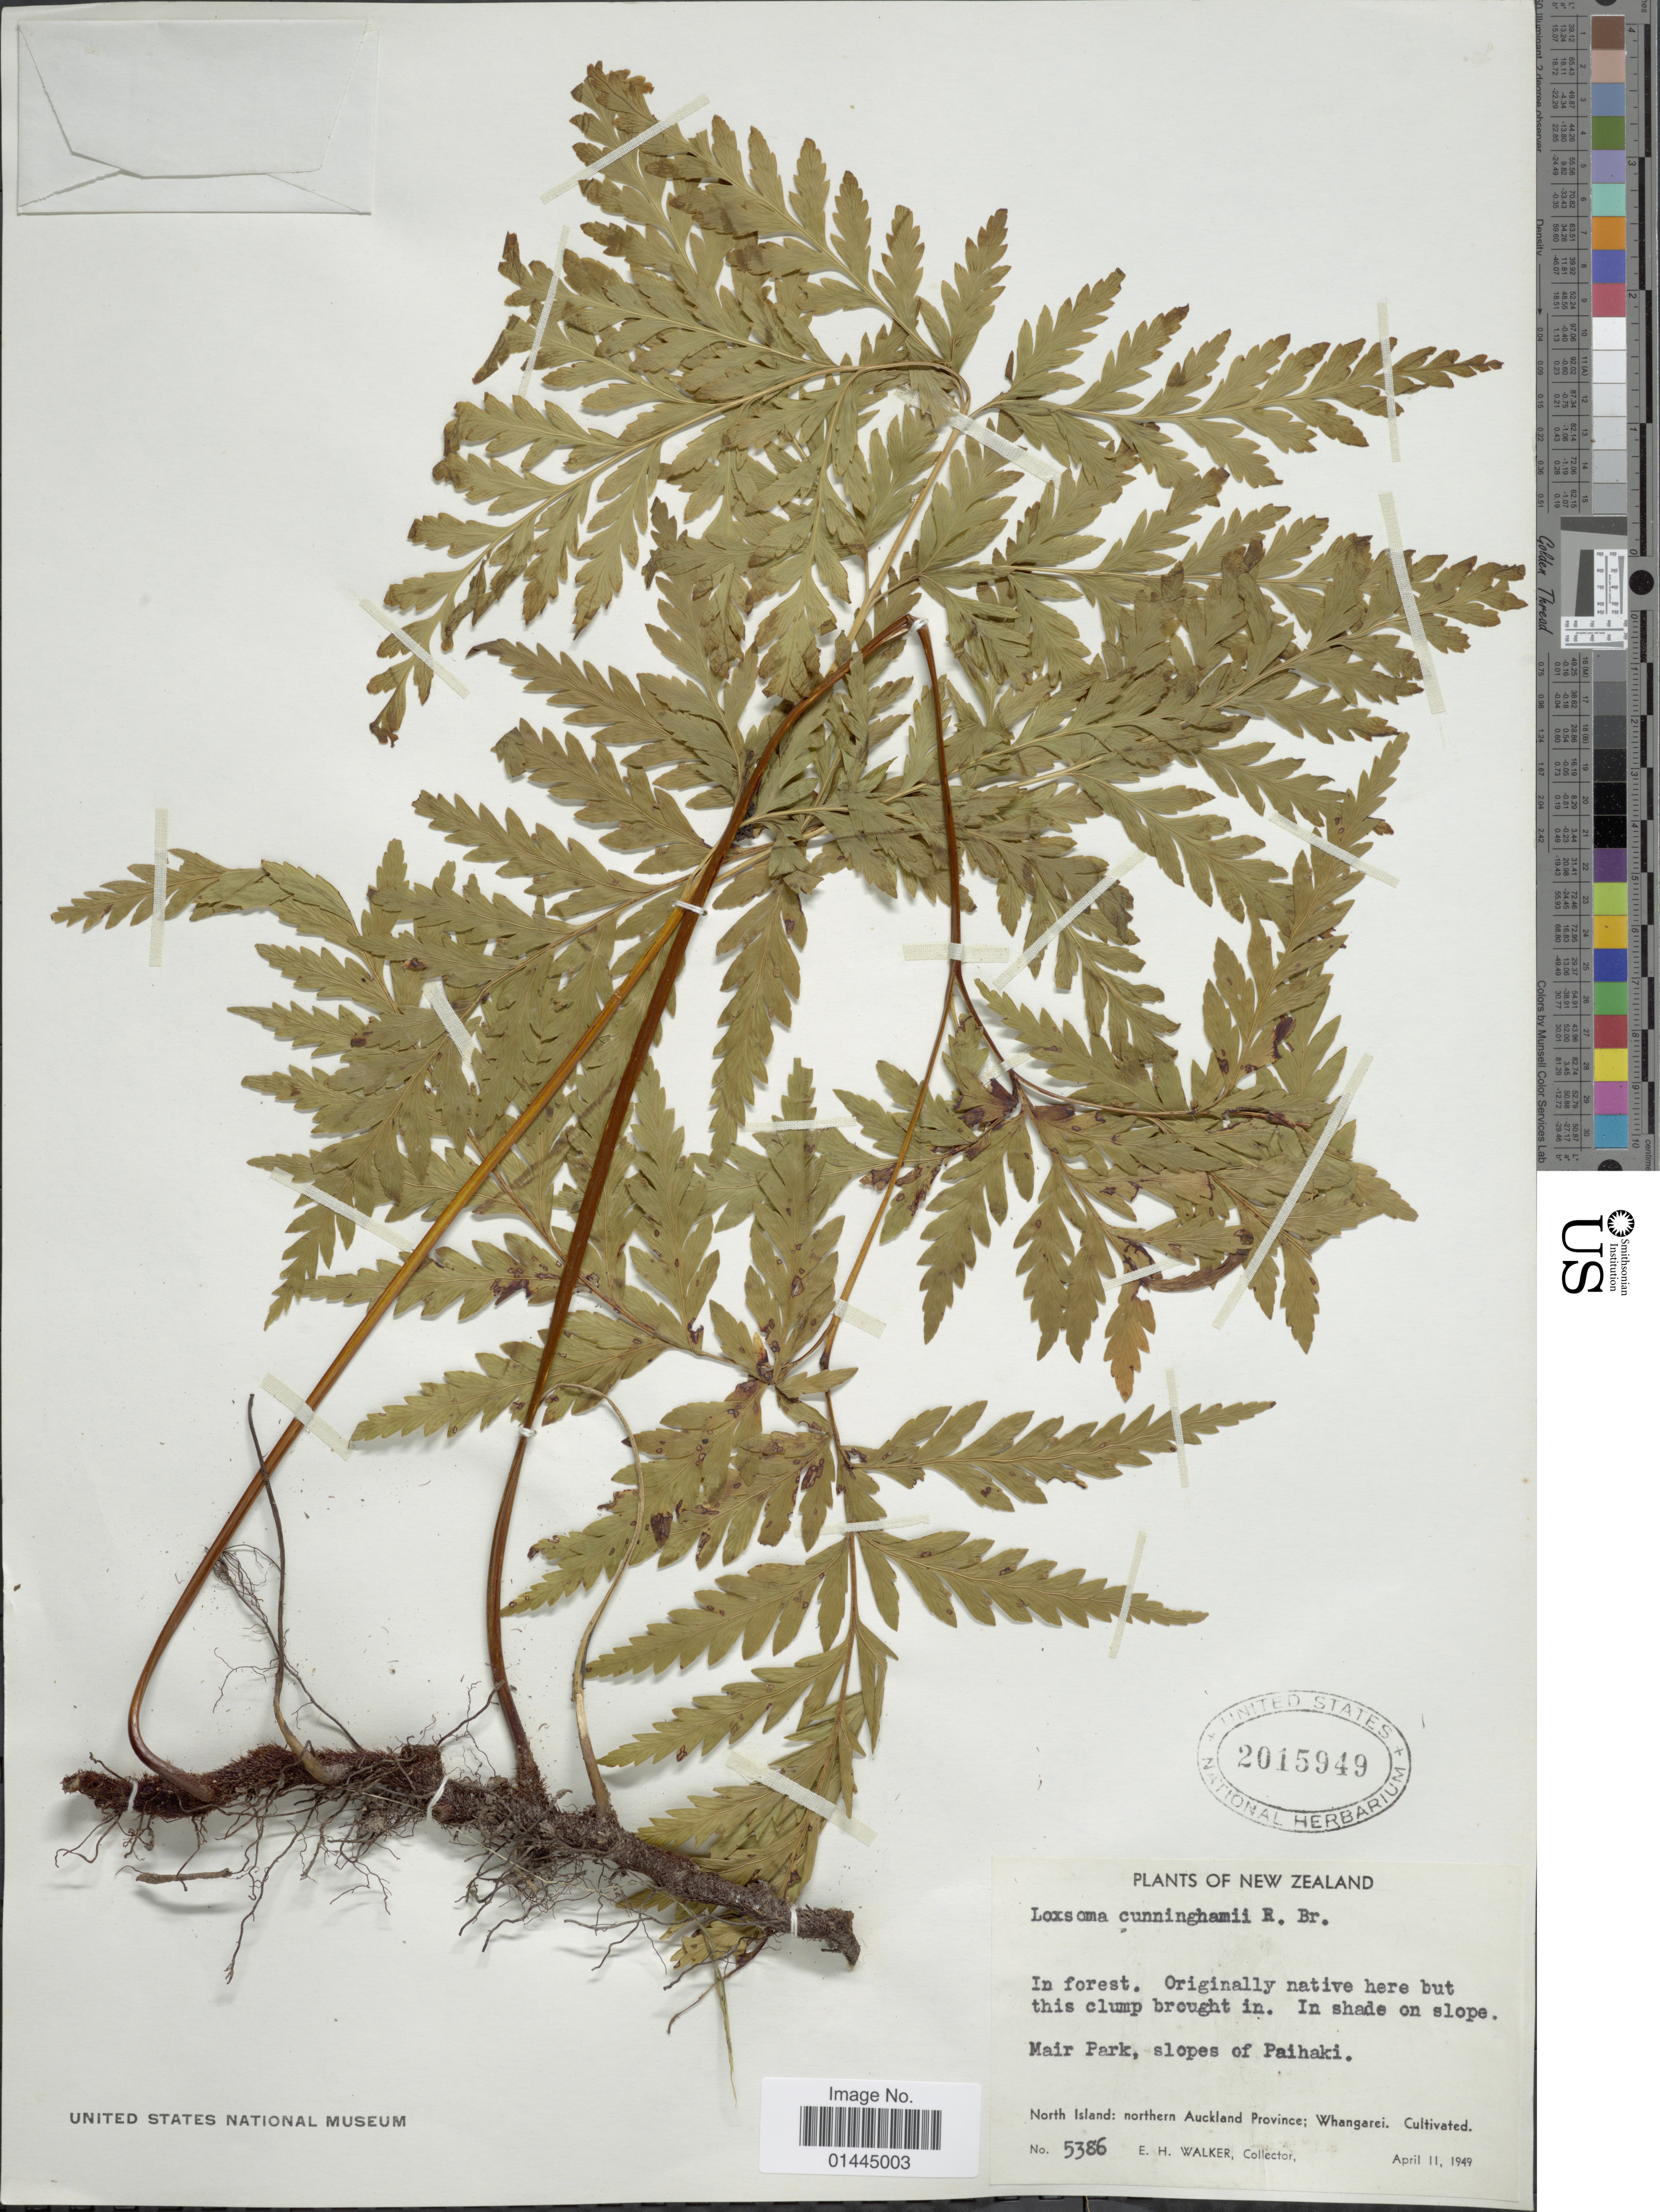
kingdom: Plantae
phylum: Tracheophyta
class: Polypodiopsida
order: Cyatheales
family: Loxsomataceae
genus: Loxsoma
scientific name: Loxsoma cunninghamii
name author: R. Br.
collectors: E. H. Walker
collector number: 5386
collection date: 1949-04-11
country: New Zealand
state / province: Auckland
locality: North Island: northern Auckland Province; Whangarei, cultivated, Mair Park, slopes of Paihaki.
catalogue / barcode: US 2015949